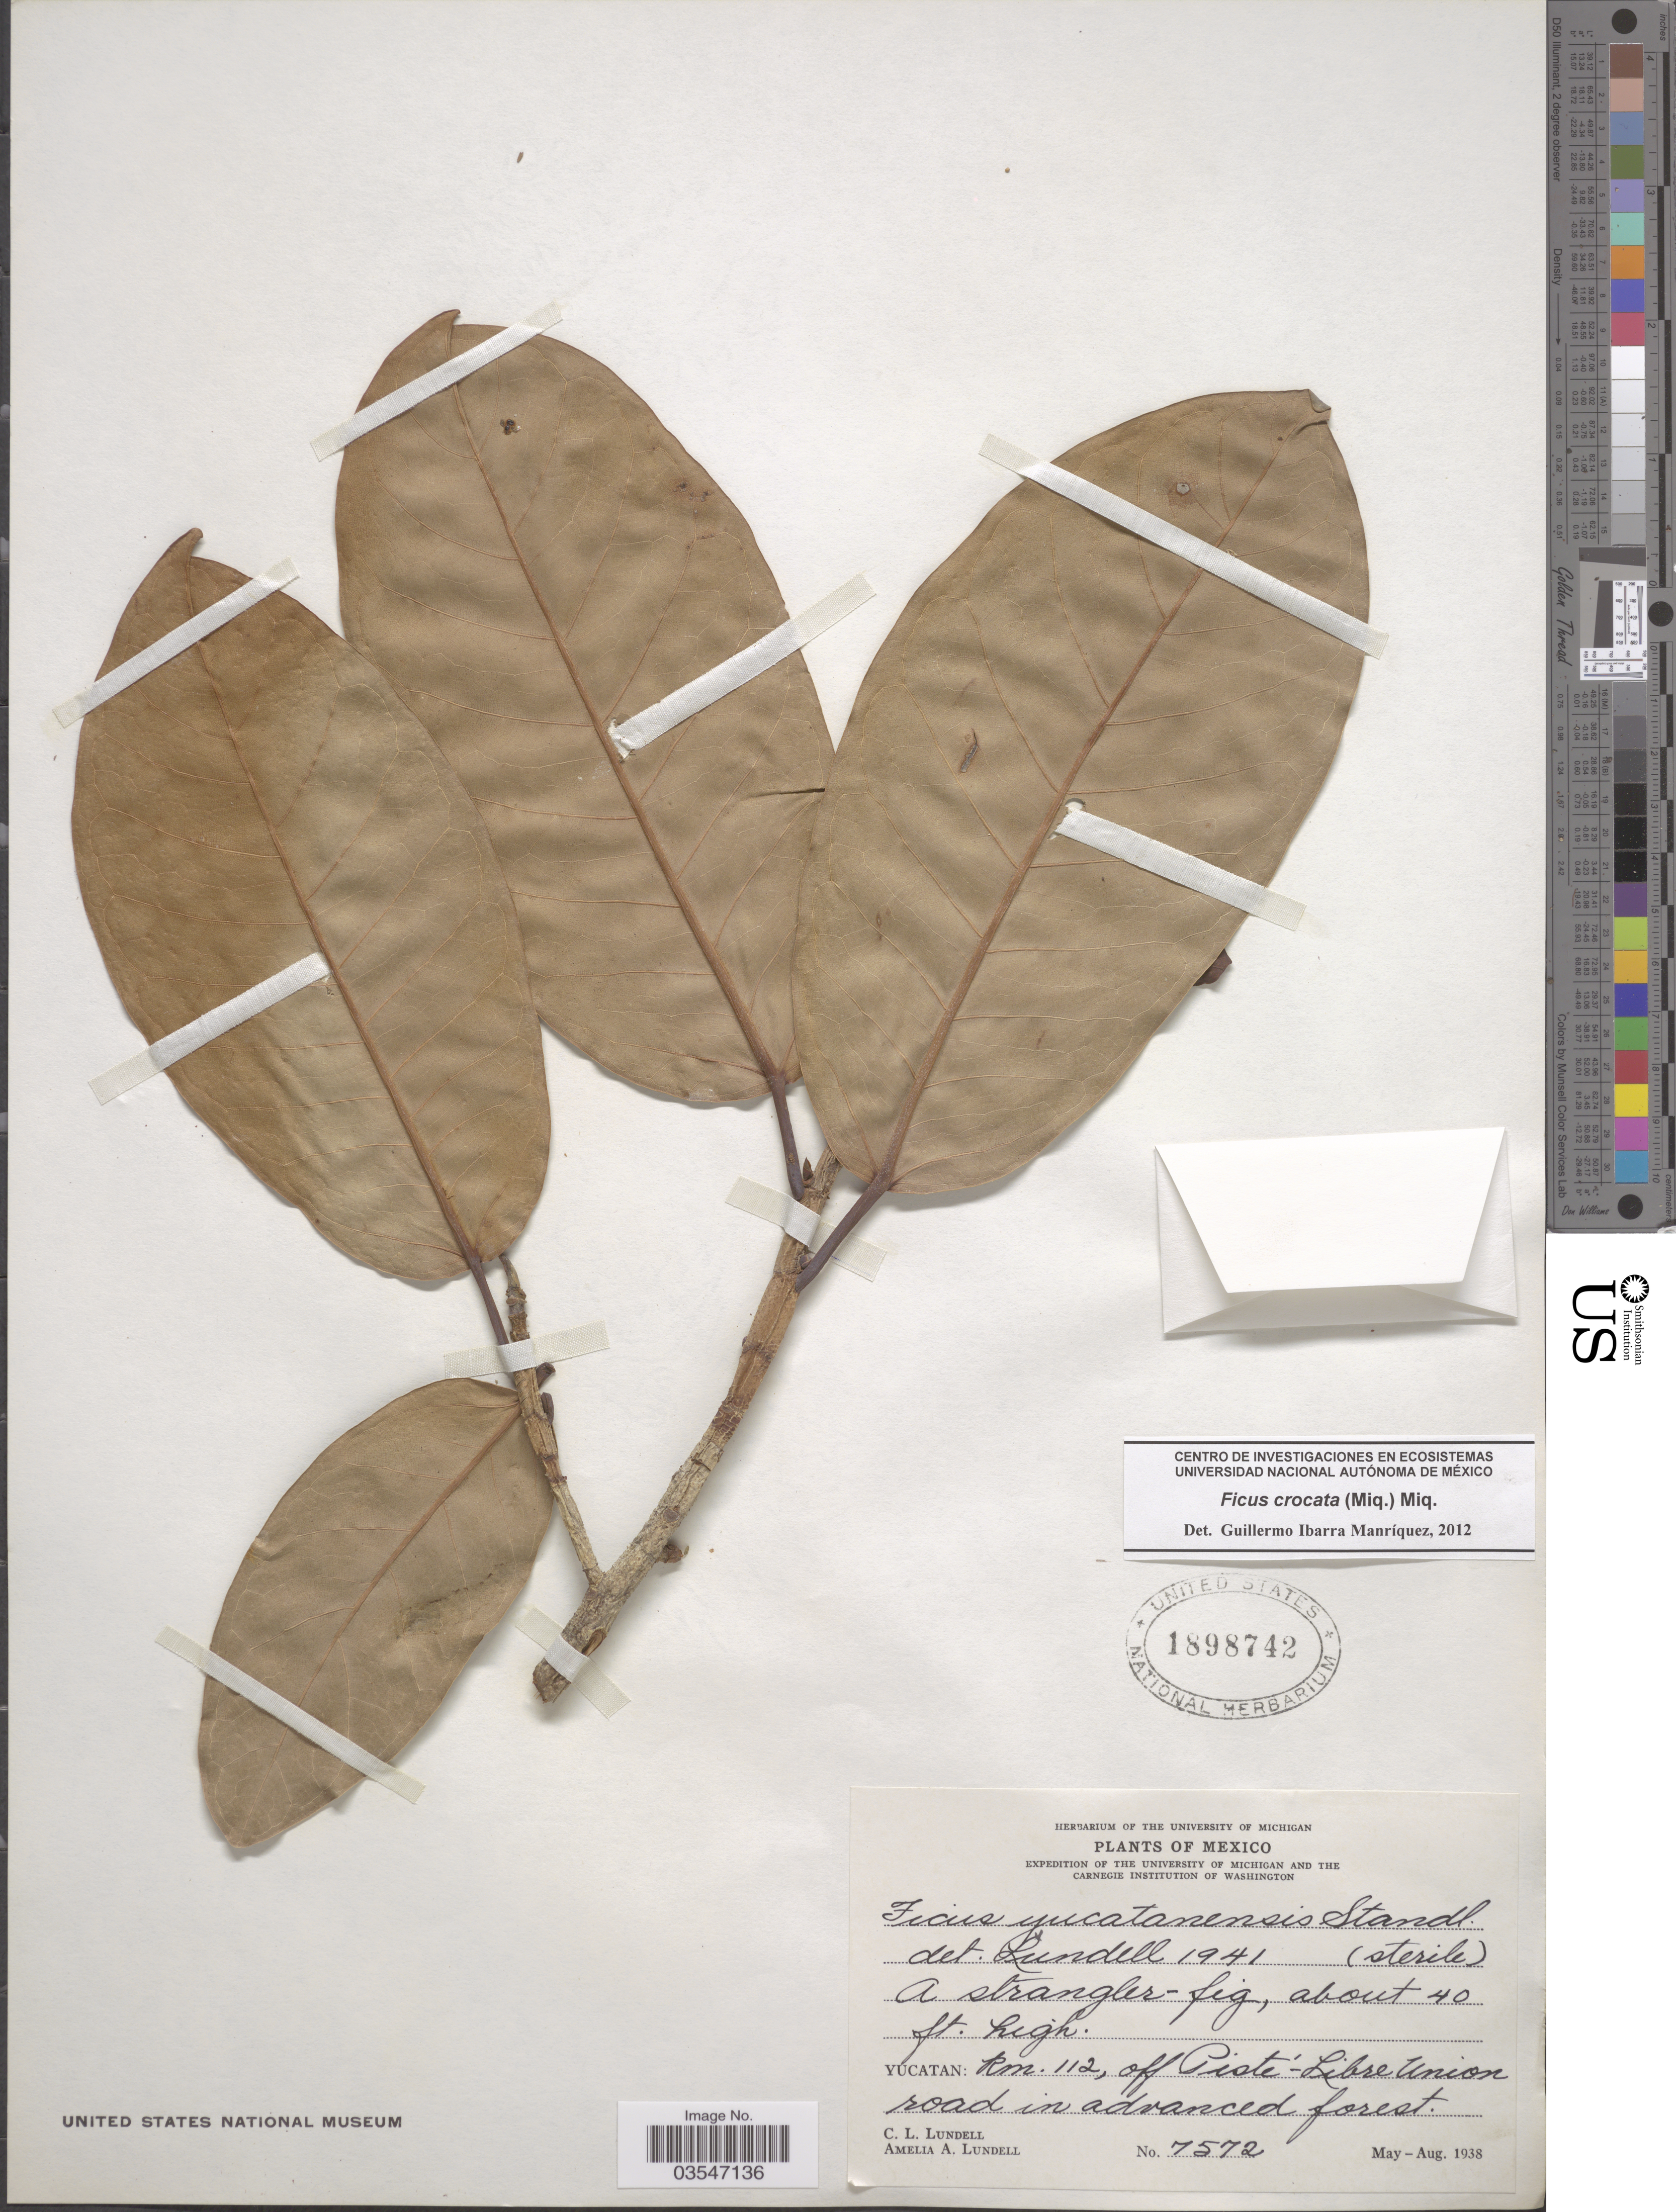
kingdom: Plantae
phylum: Tracheophyta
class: Magnoliopsida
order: Rosales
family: Moraceae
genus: Ficus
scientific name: Ficus crocata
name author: (Miq.) Miq.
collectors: C. L. Lundell & A. A. Lundell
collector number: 7572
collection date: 1938-05/1938-08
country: Mexico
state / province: Yucatán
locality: Km. 112, off Piste - Libre Union road in advanced forest.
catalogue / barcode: US 1898742